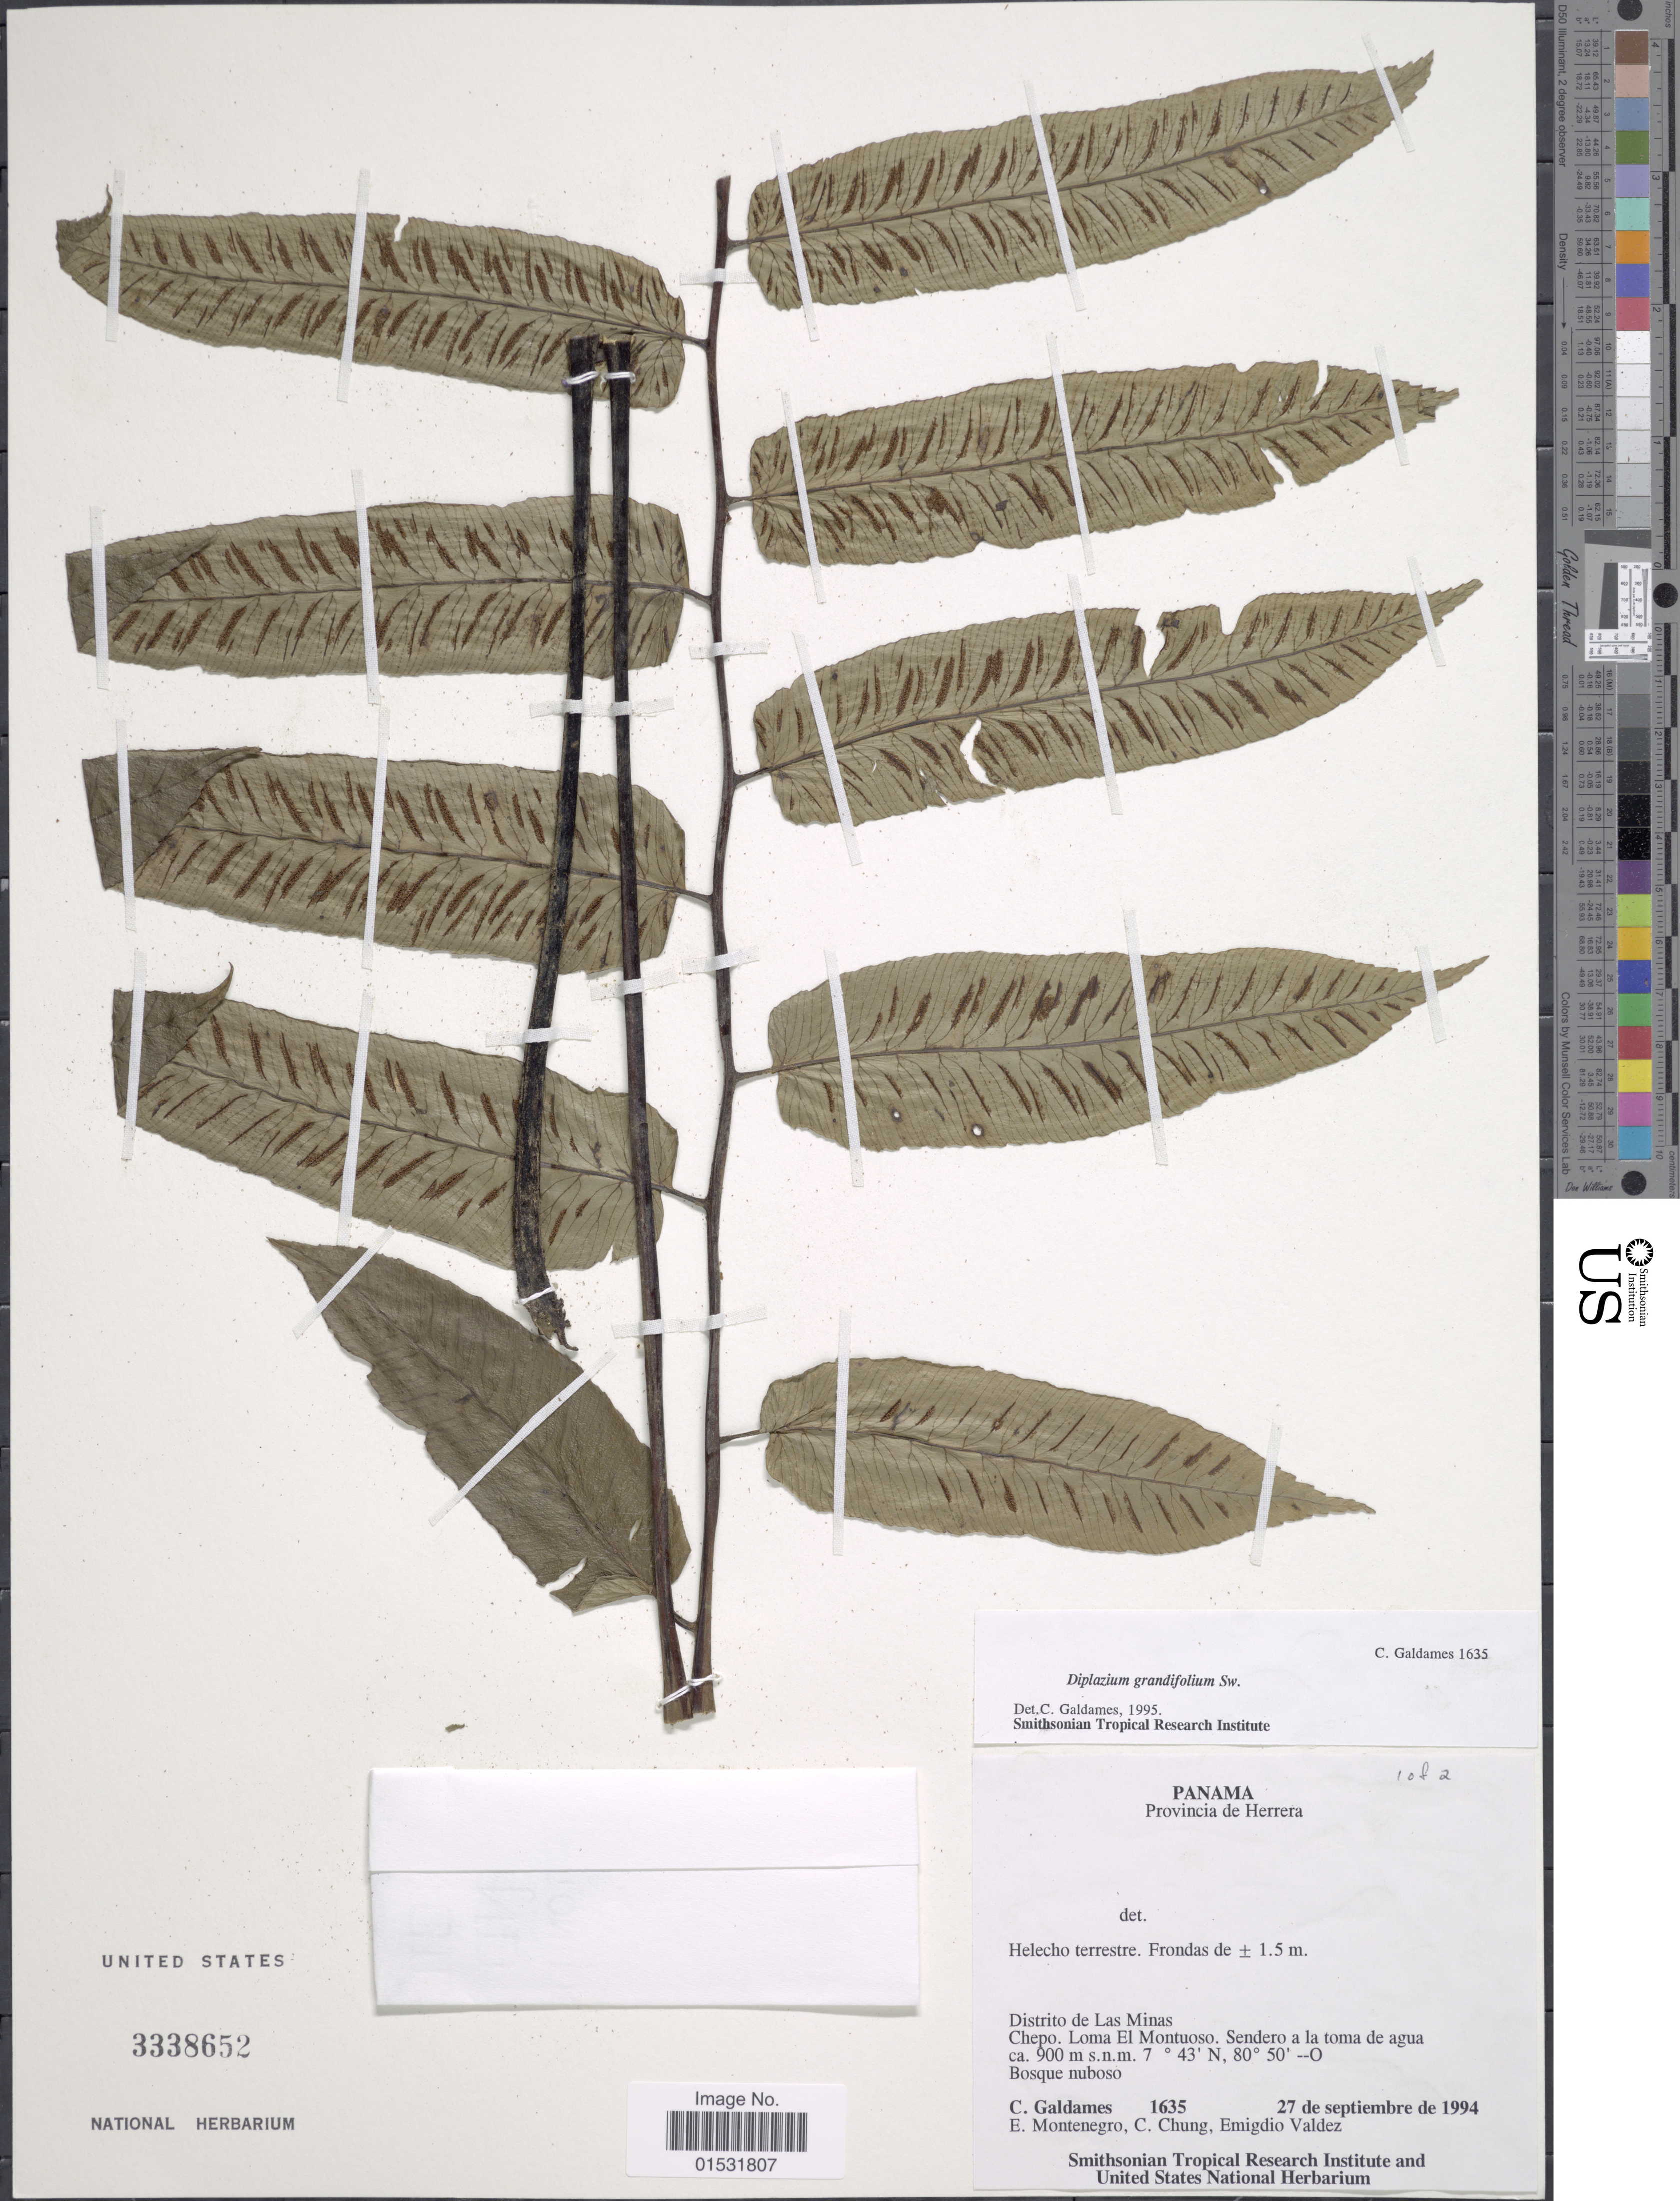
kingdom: Plantae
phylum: Tracheophyta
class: Polypodiopsida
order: Polypodiales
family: Athyriaceae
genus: Diplazium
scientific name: Diplazium grandifolium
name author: Sw.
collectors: C. Galdames, E. Montenegro, C. Chung & E. Valdez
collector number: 1635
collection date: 1994-09-27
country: Panama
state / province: Herrera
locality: Distrito de Las Minas. Chepo. Loma El Montuoso.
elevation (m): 900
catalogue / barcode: US 3338652